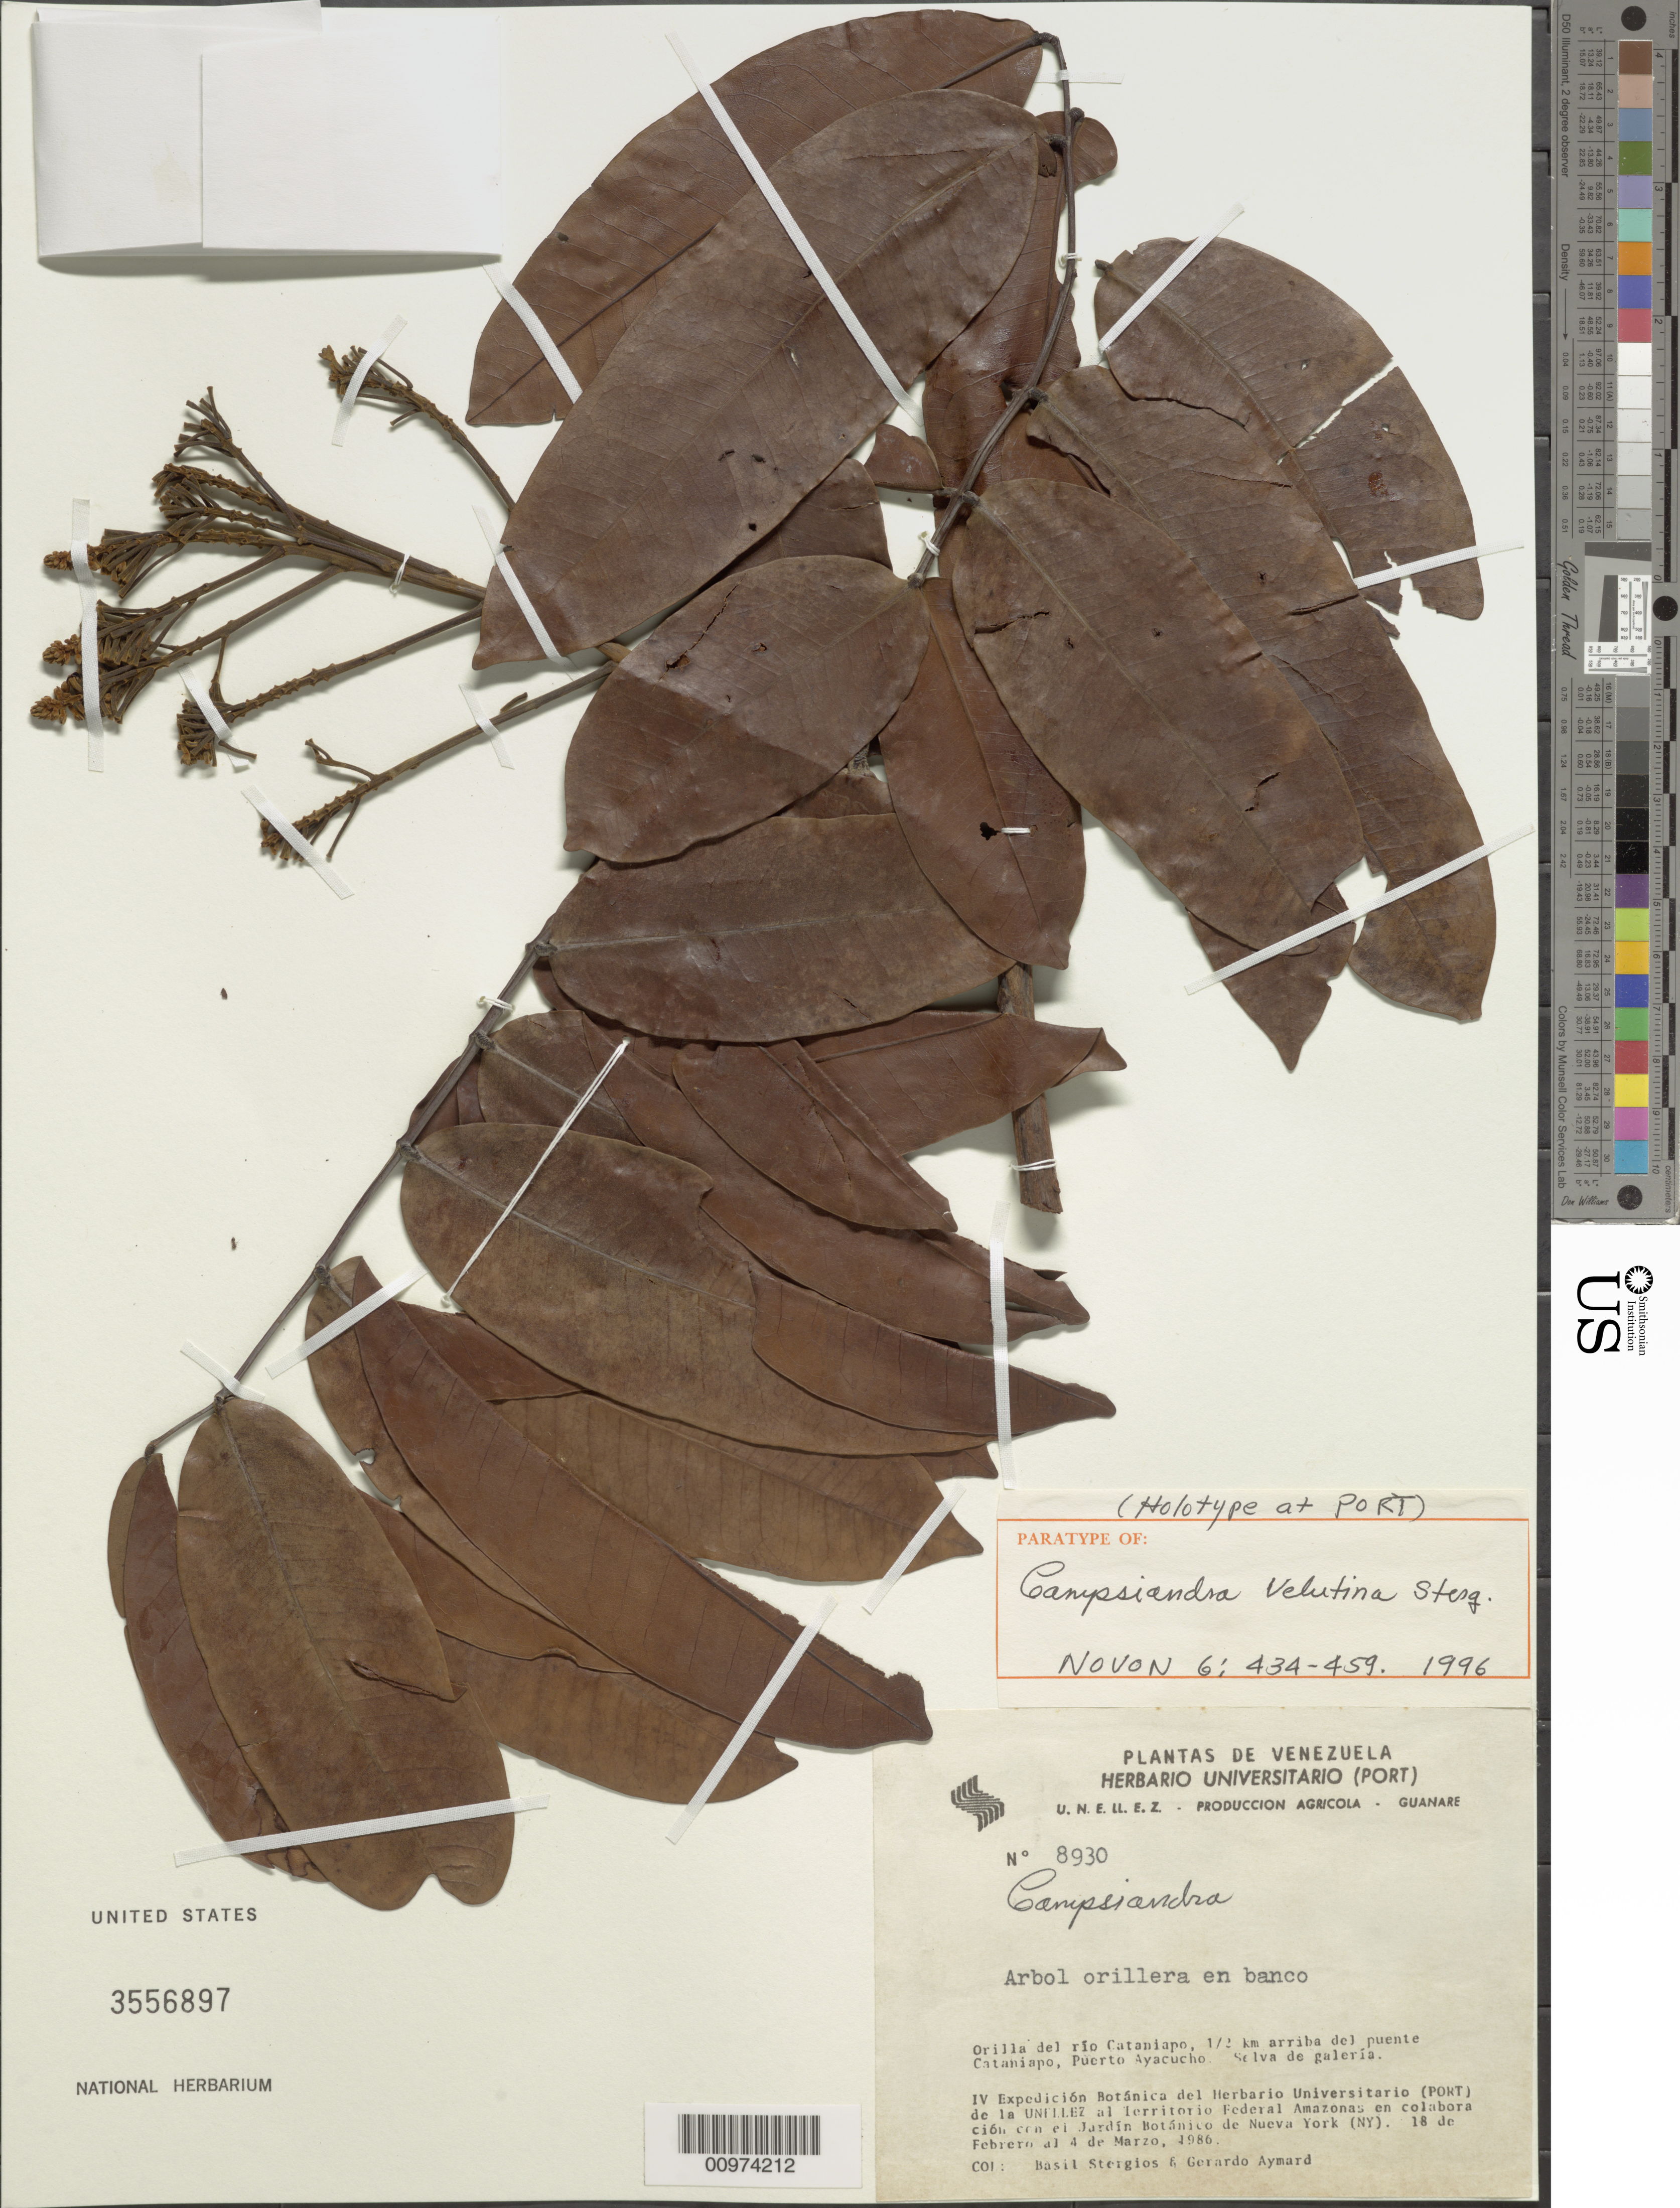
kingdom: Plantae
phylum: Tracheophyta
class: Magnoliopsida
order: Fabales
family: Fabaceae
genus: Campsiandra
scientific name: Campsiandra velutina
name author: Stergios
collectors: B. G. Stergios & G. A. Aymard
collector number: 8930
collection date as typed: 18-Feb-86 to 4-Mar-86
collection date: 1986-02-18/1986-03-04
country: Venezuela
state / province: Amazonas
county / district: Río Negro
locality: Río Cataniapo, 1/2 km arriba del puente Cataniapo, Puerto Ayacucho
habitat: Selva de galeria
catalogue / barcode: US 3556897